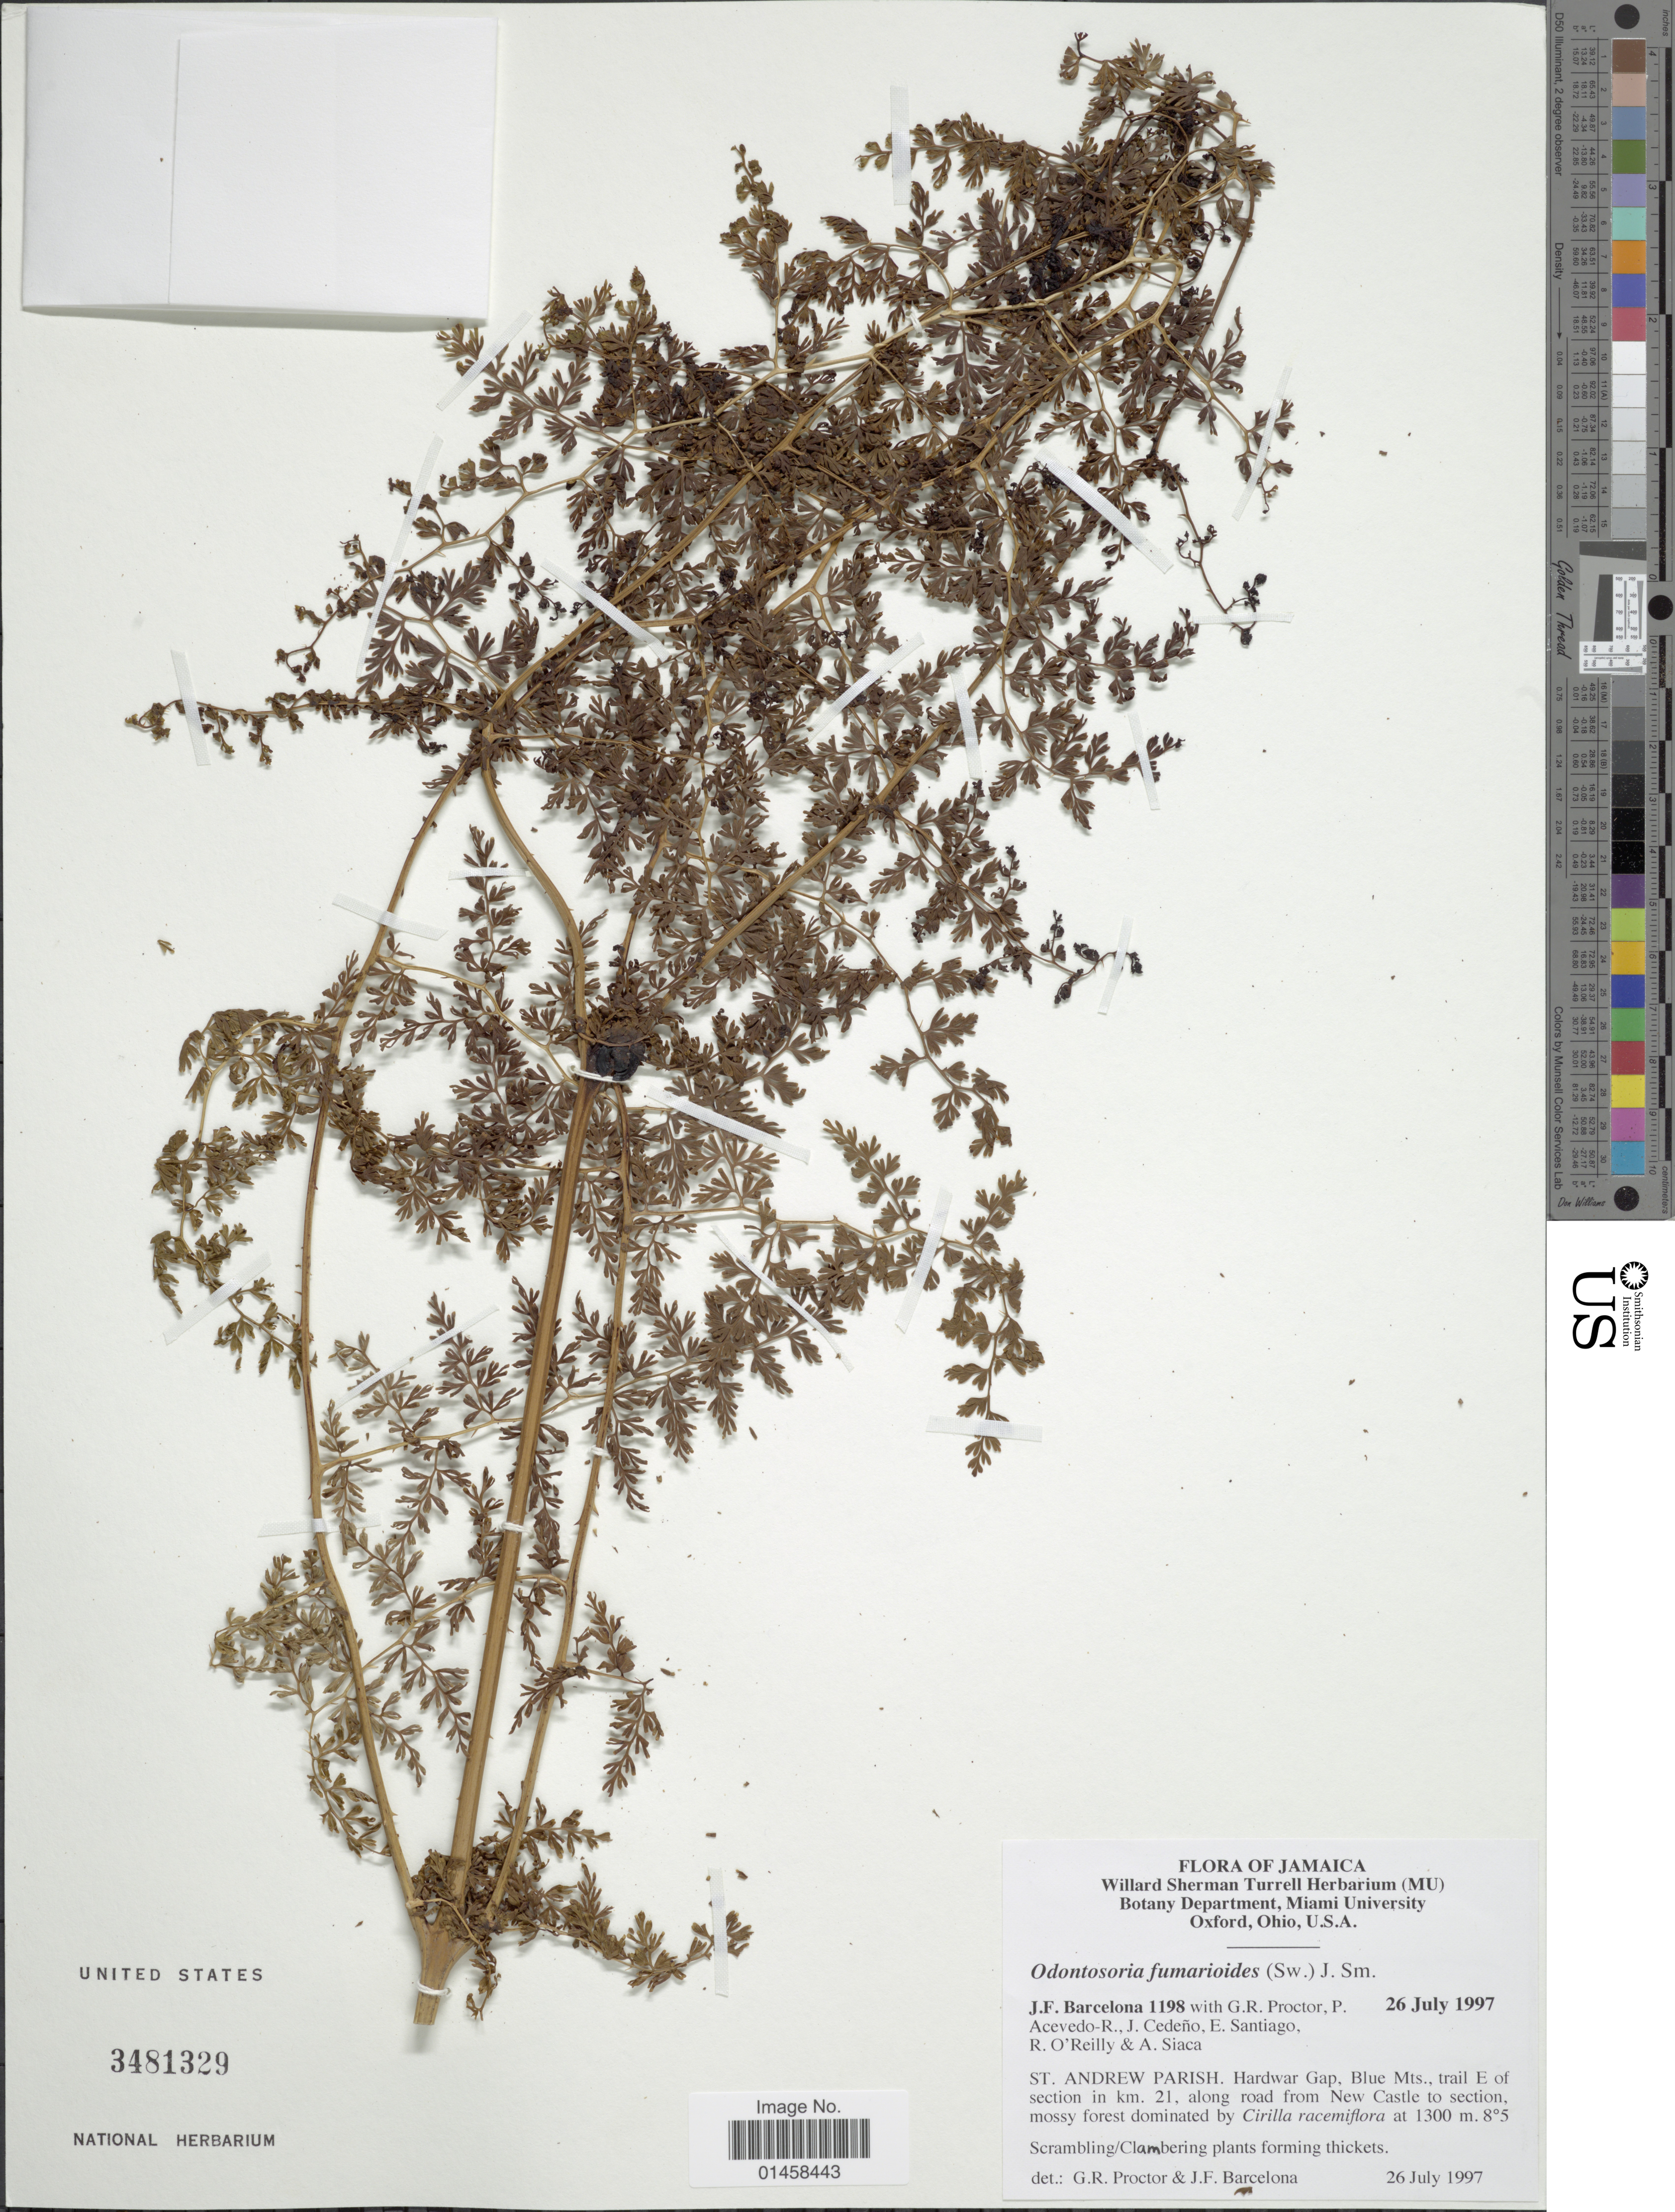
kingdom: Plantae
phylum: Tracheophyta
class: Polypodiopsida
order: Polypodiales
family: Lindsaeaceae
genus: Odontosoria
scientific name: Odontosoria fumarioides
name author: (Sw.) J. Sm.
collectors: J. F. Barcelona, G. Proctor, P. Acevedo-Rodr., J. Cedeño & et al.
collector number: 1198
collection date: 1997-07-26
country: Jamaica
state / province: Saint Andrew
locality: St. Andrews Parish, Hardwar Gap, Blue Mts., trail E of section in km. 21, along road from New Castle to section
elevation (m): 1300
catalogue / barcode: US 3481329